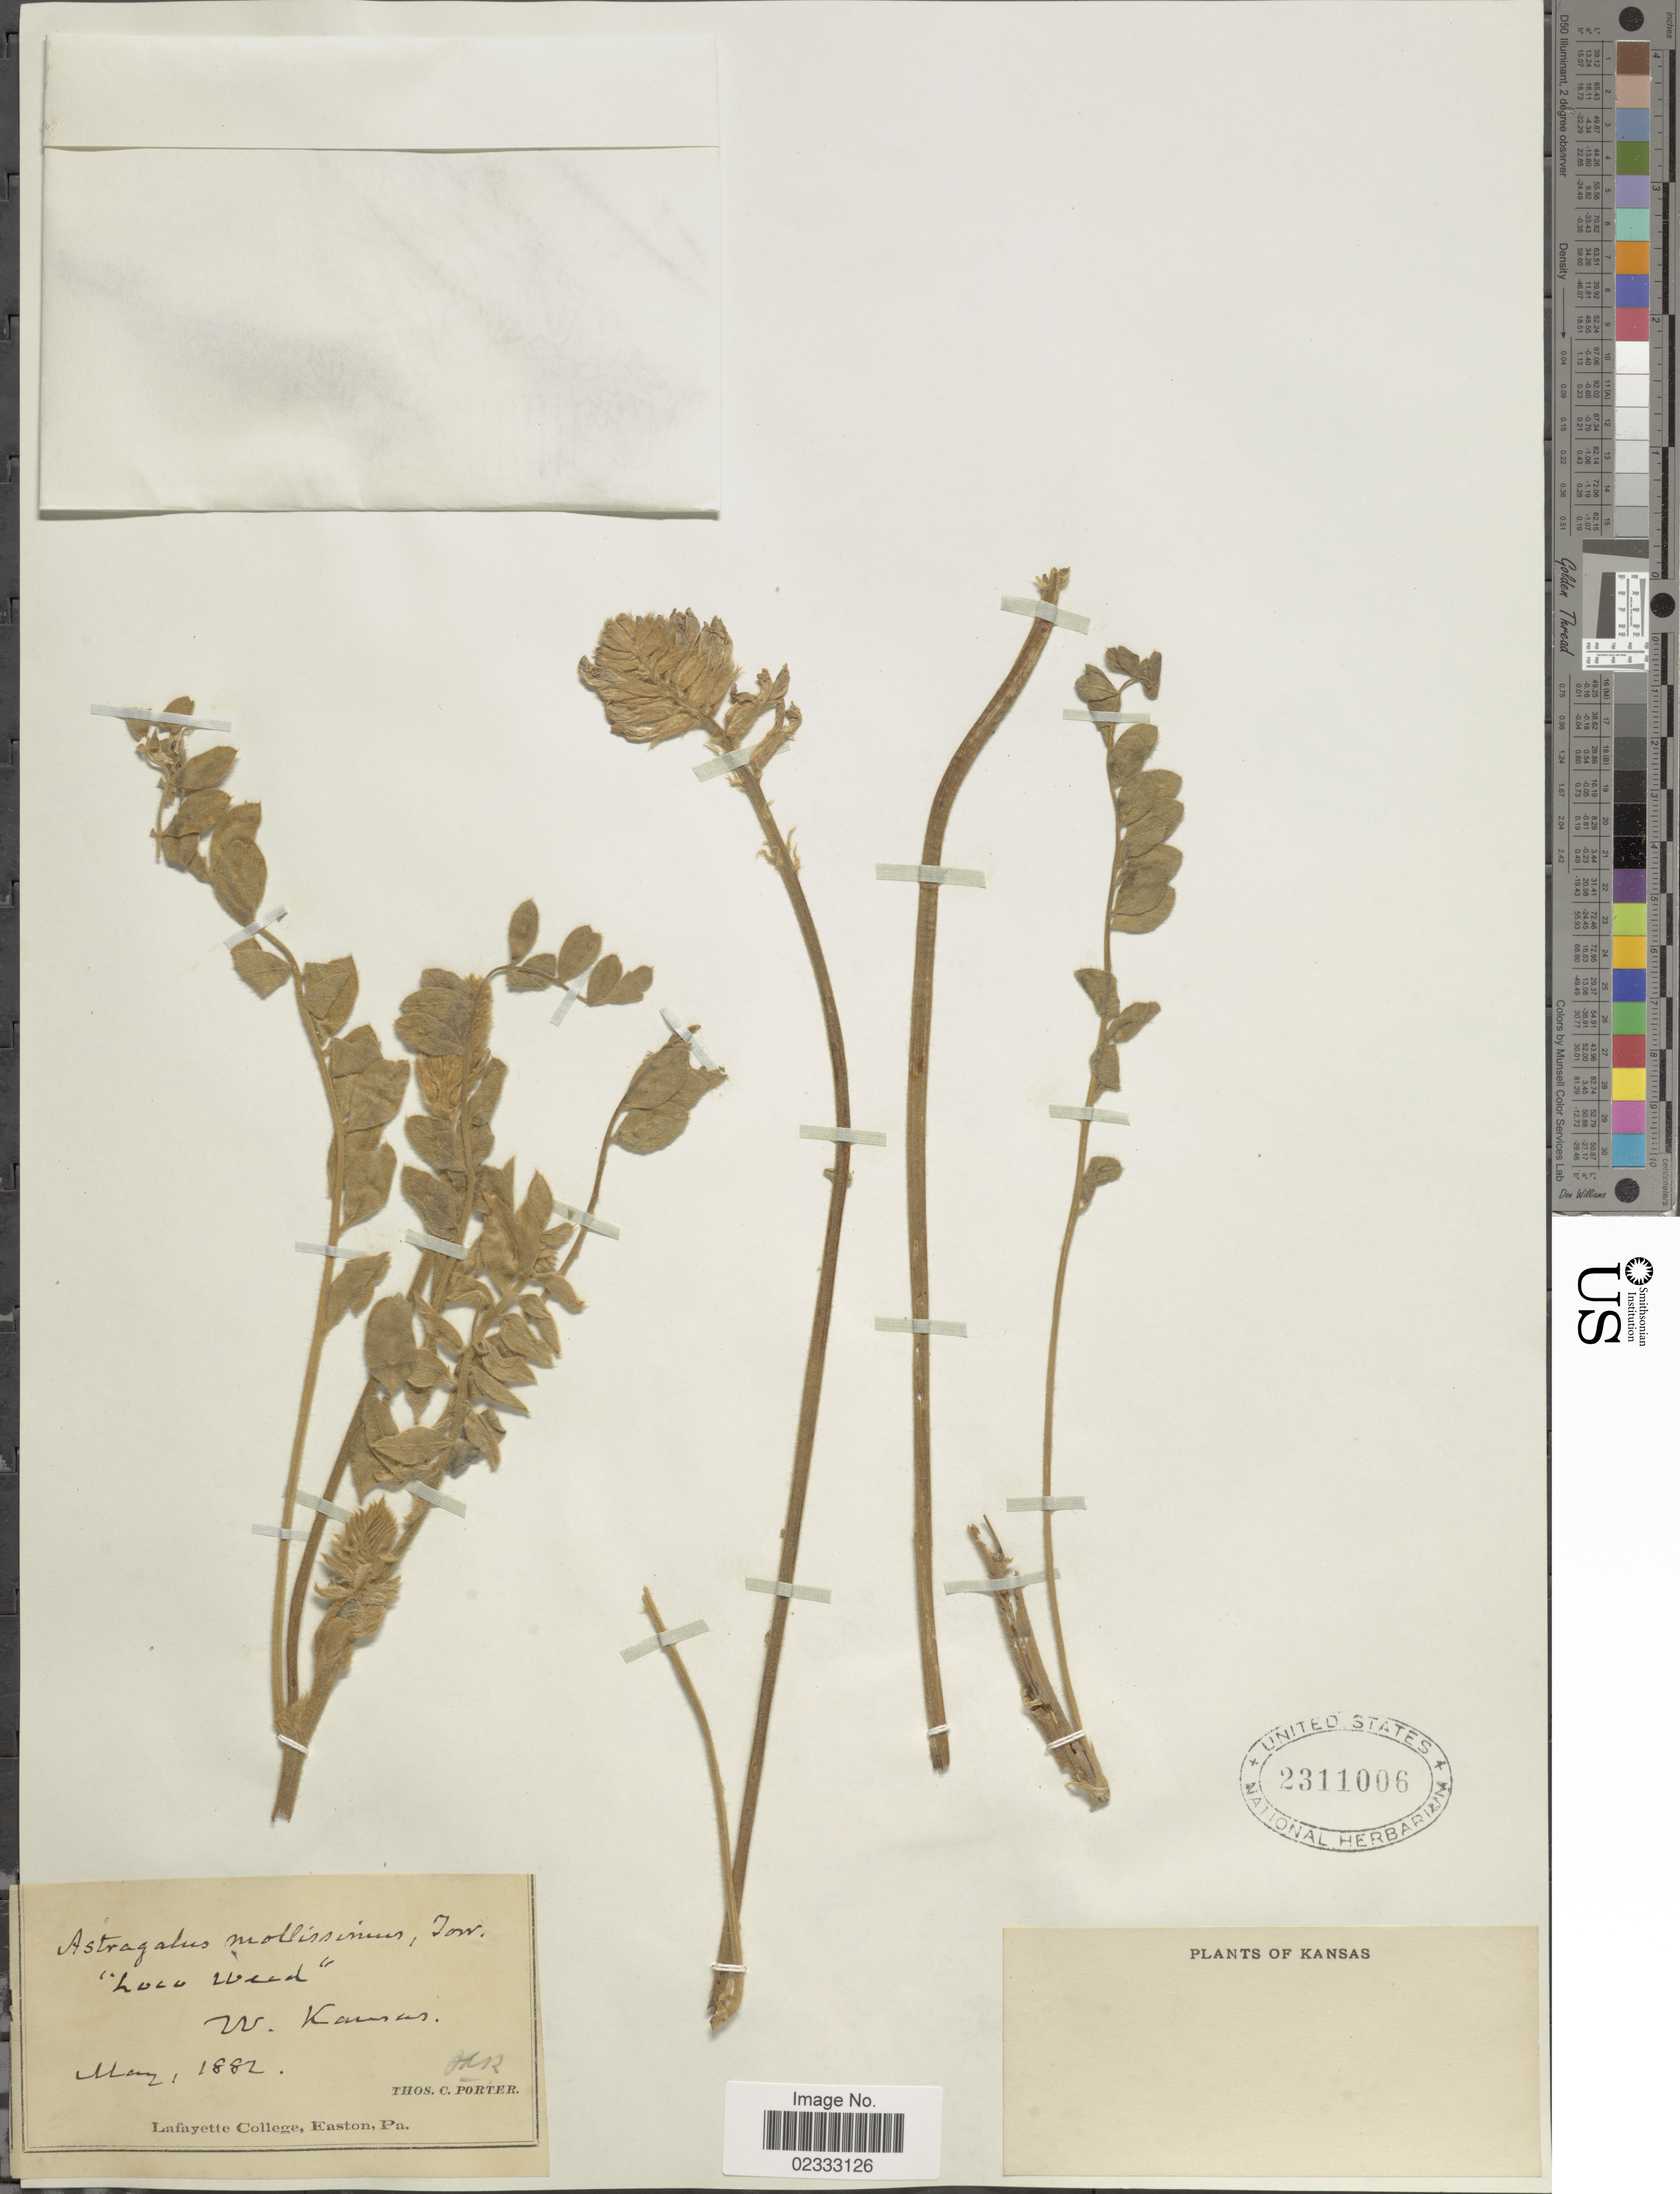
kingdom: Plantae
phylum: Tracheophyta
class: Magnoliopsida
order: Fabales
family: Fabaceae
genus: Astragalus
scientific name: Astragalus mollissimus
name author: Torr.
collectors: T. Porter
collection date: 1882-05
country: United States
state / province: Kansas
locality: W. Kansas.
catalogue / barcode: US 2311006